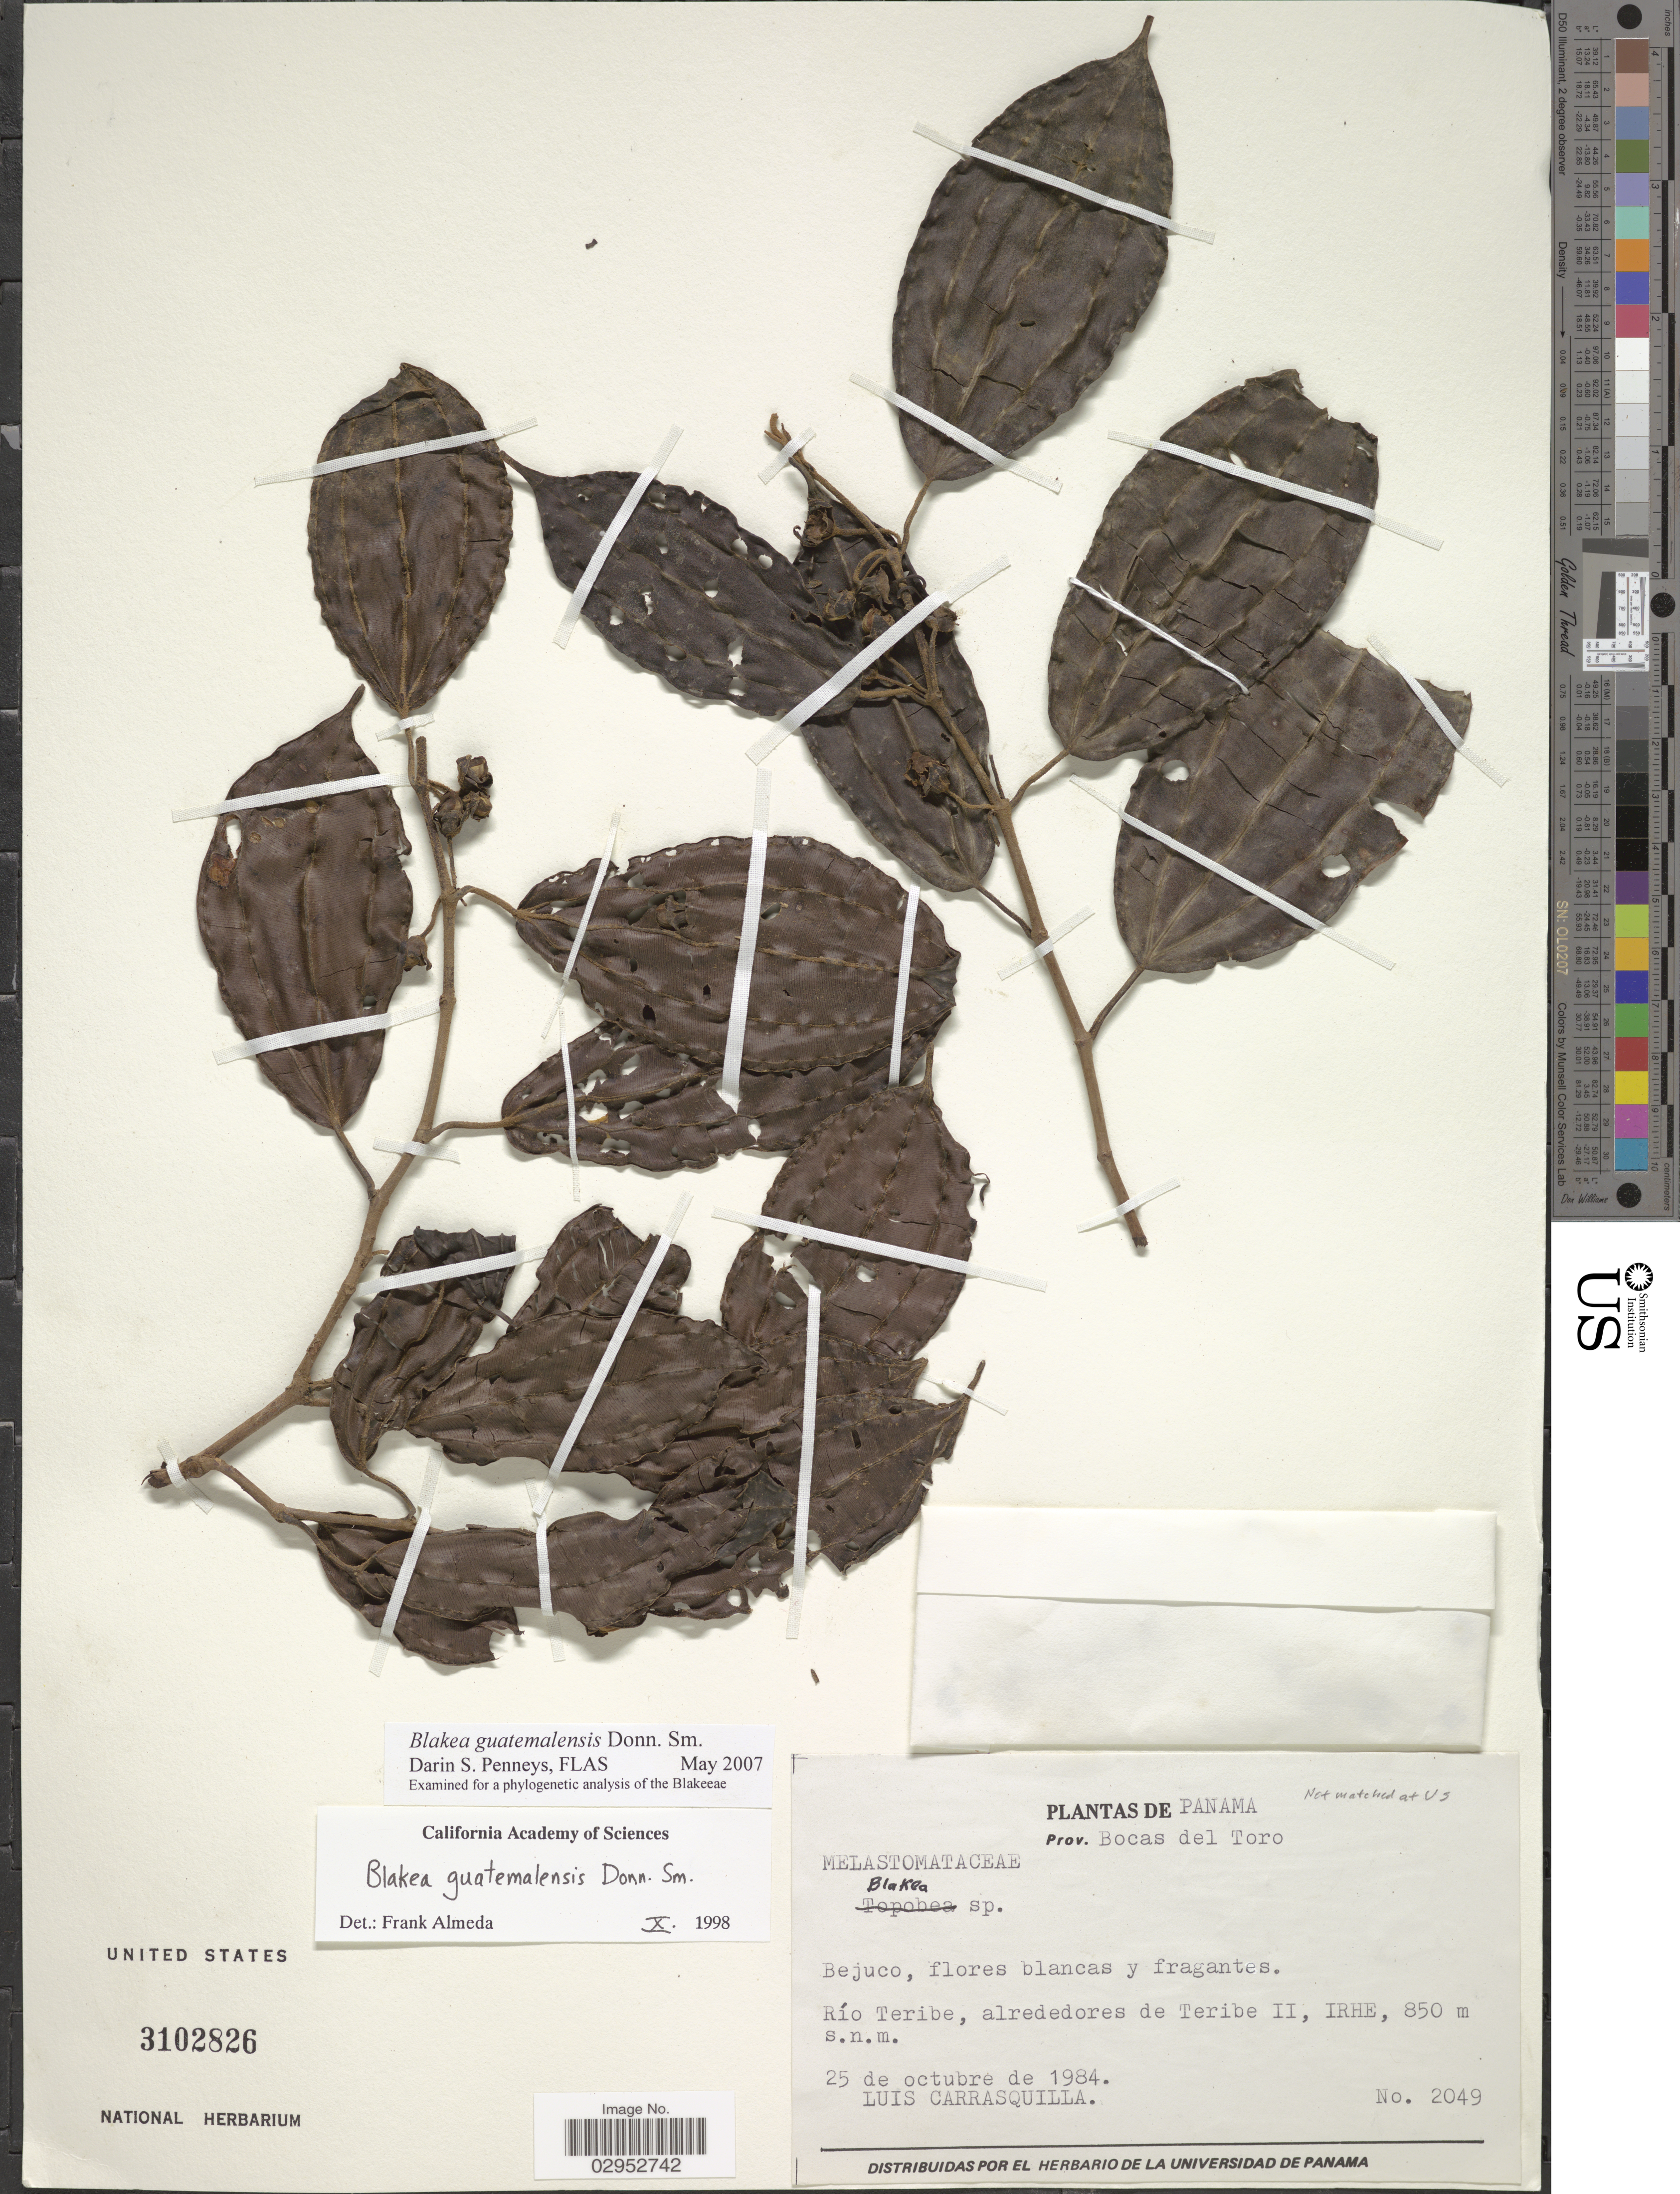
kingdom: Plantae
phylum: Tracheophyta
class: Magnoliopsida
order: Myrtales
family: Melastomataceae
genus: Blakea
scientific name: Blakea guatemalensis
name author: Donn. Sm.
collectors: L. Carrasquilla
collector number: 2049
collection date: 1984-10-25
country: Panama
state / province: Bocas del Toro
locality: Prov. Bocas del Toro. Río Teribe, alrededores de Teribe II, IRHE.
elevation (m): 850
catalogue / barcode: US 3102826